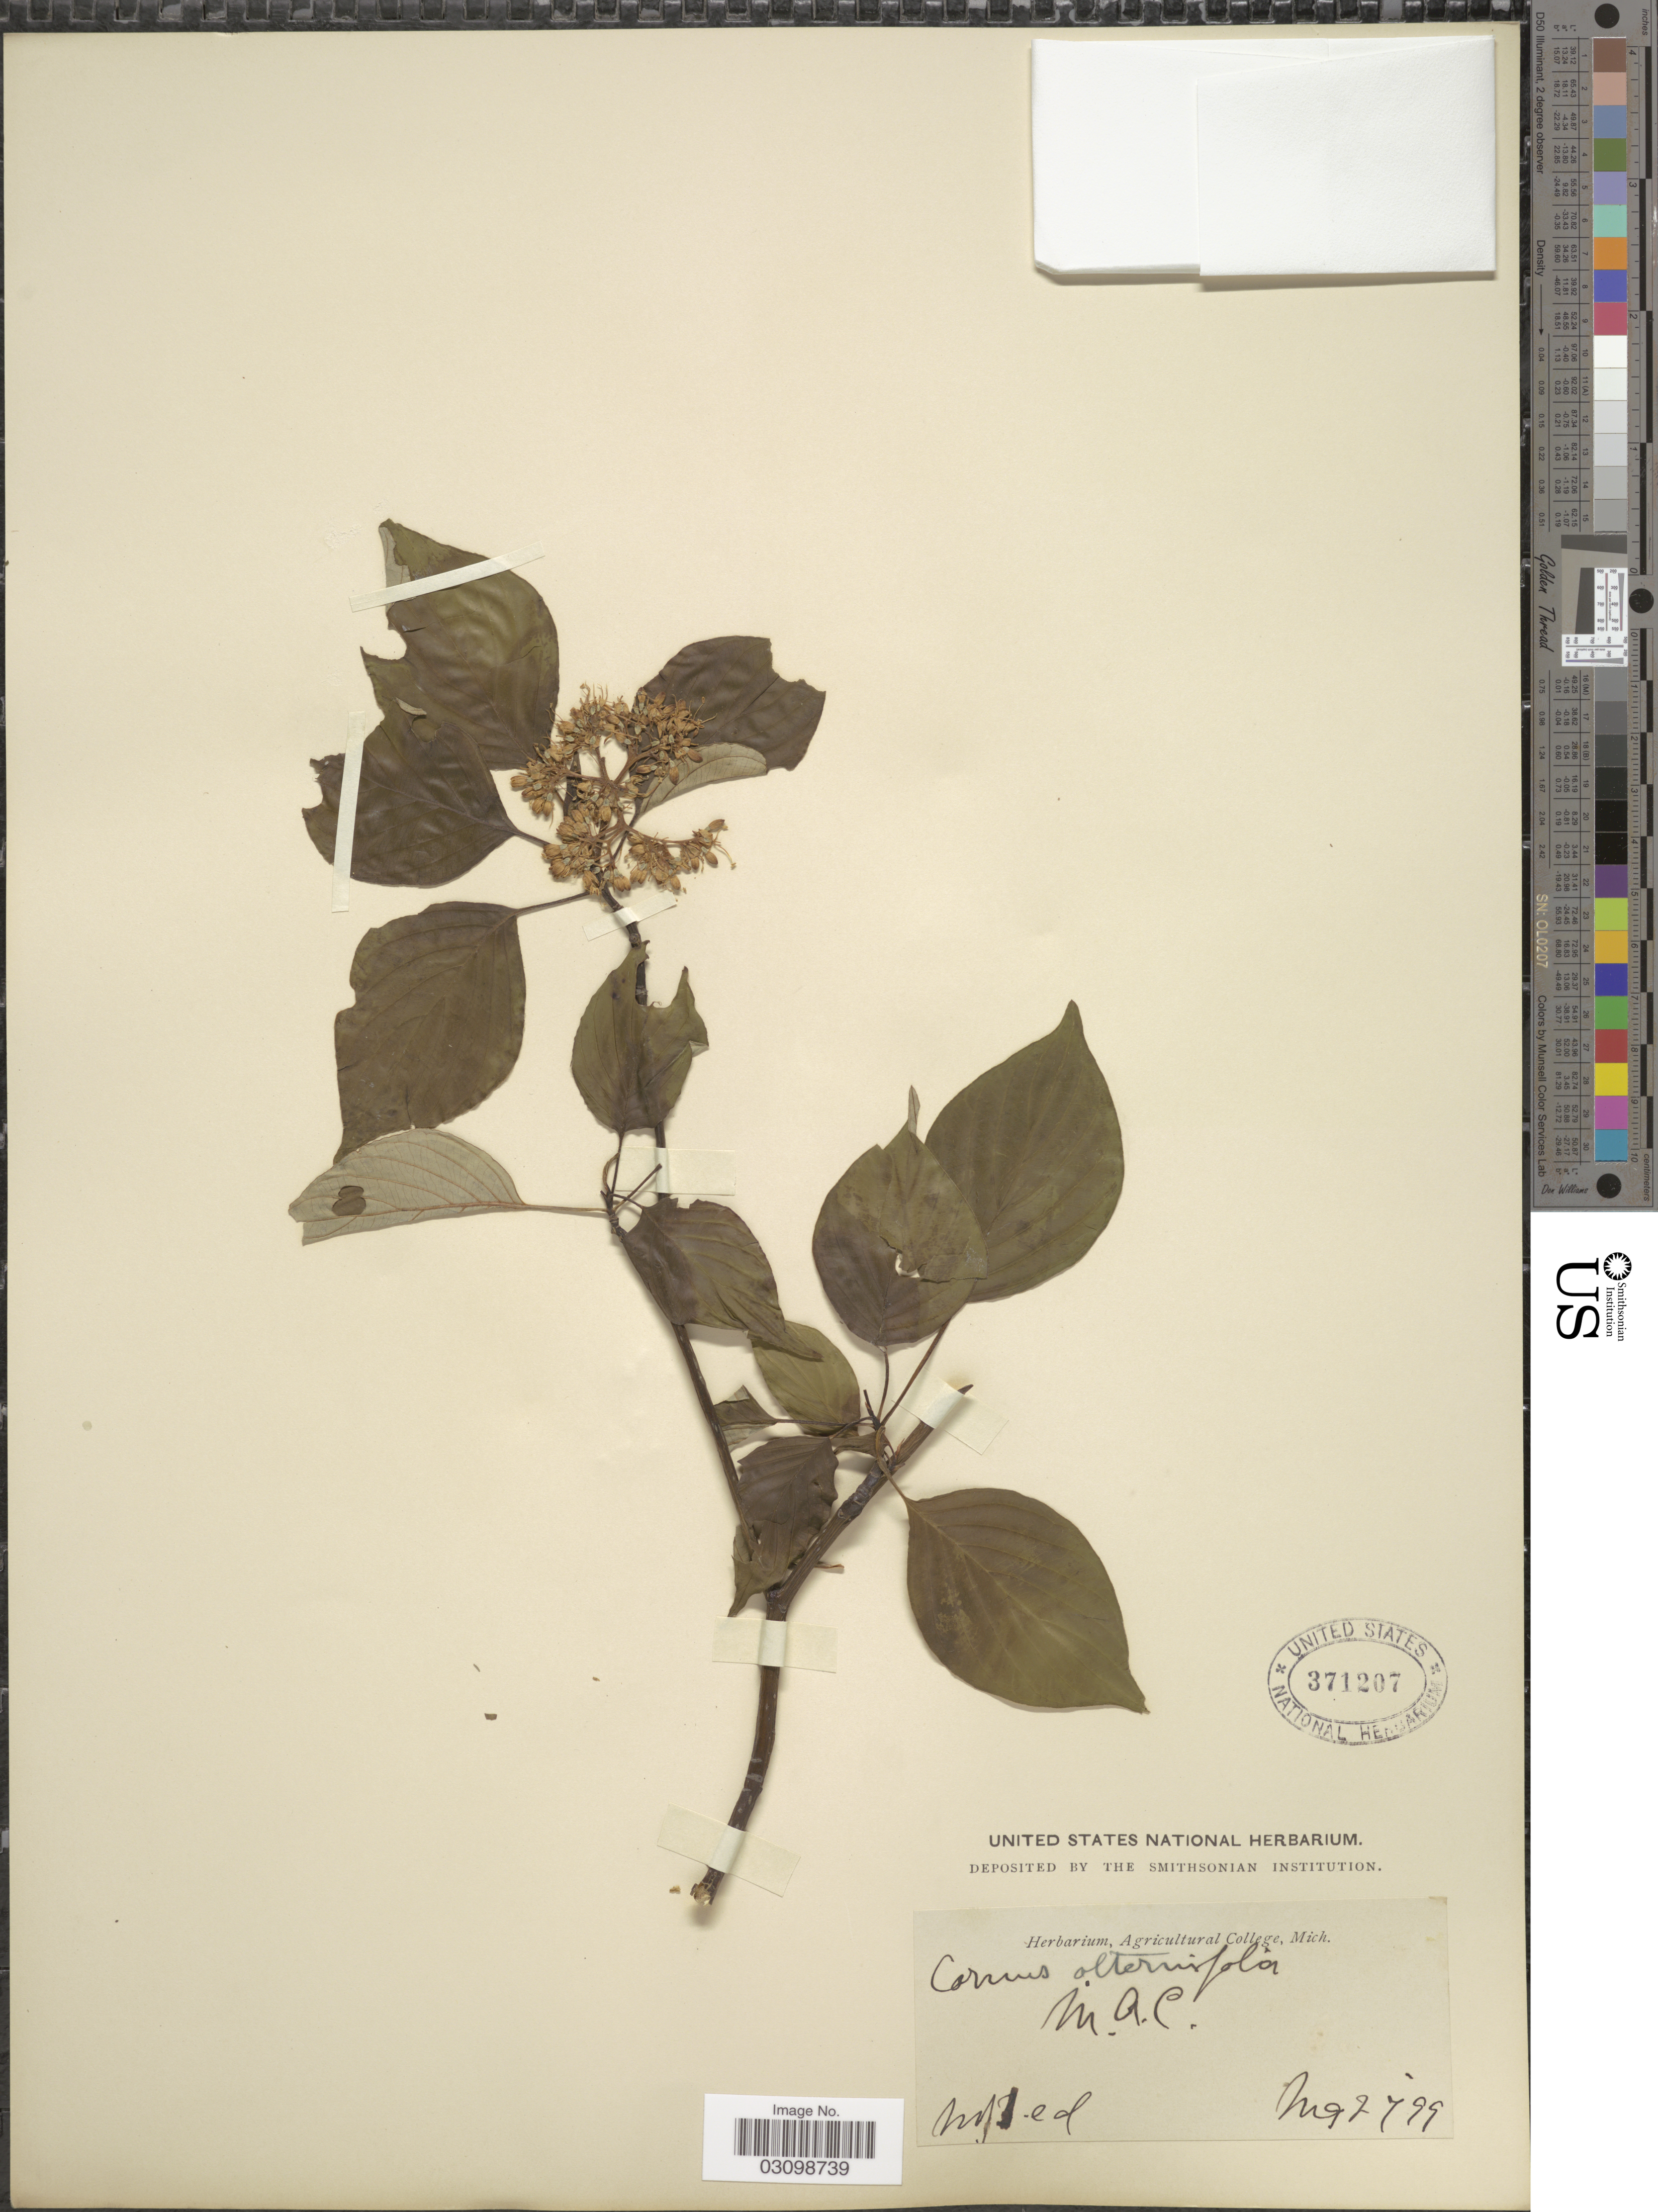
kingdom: Plantae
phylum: Tracheophyta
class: Magnoliopsida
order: Cornales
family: Cornaceae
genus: Cornus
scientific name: Cornus alternifolia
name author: L.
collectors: W. J. Beal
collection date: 1899-05-27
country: United States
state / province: Michigan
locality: M.A.C.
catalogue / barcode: US 371207